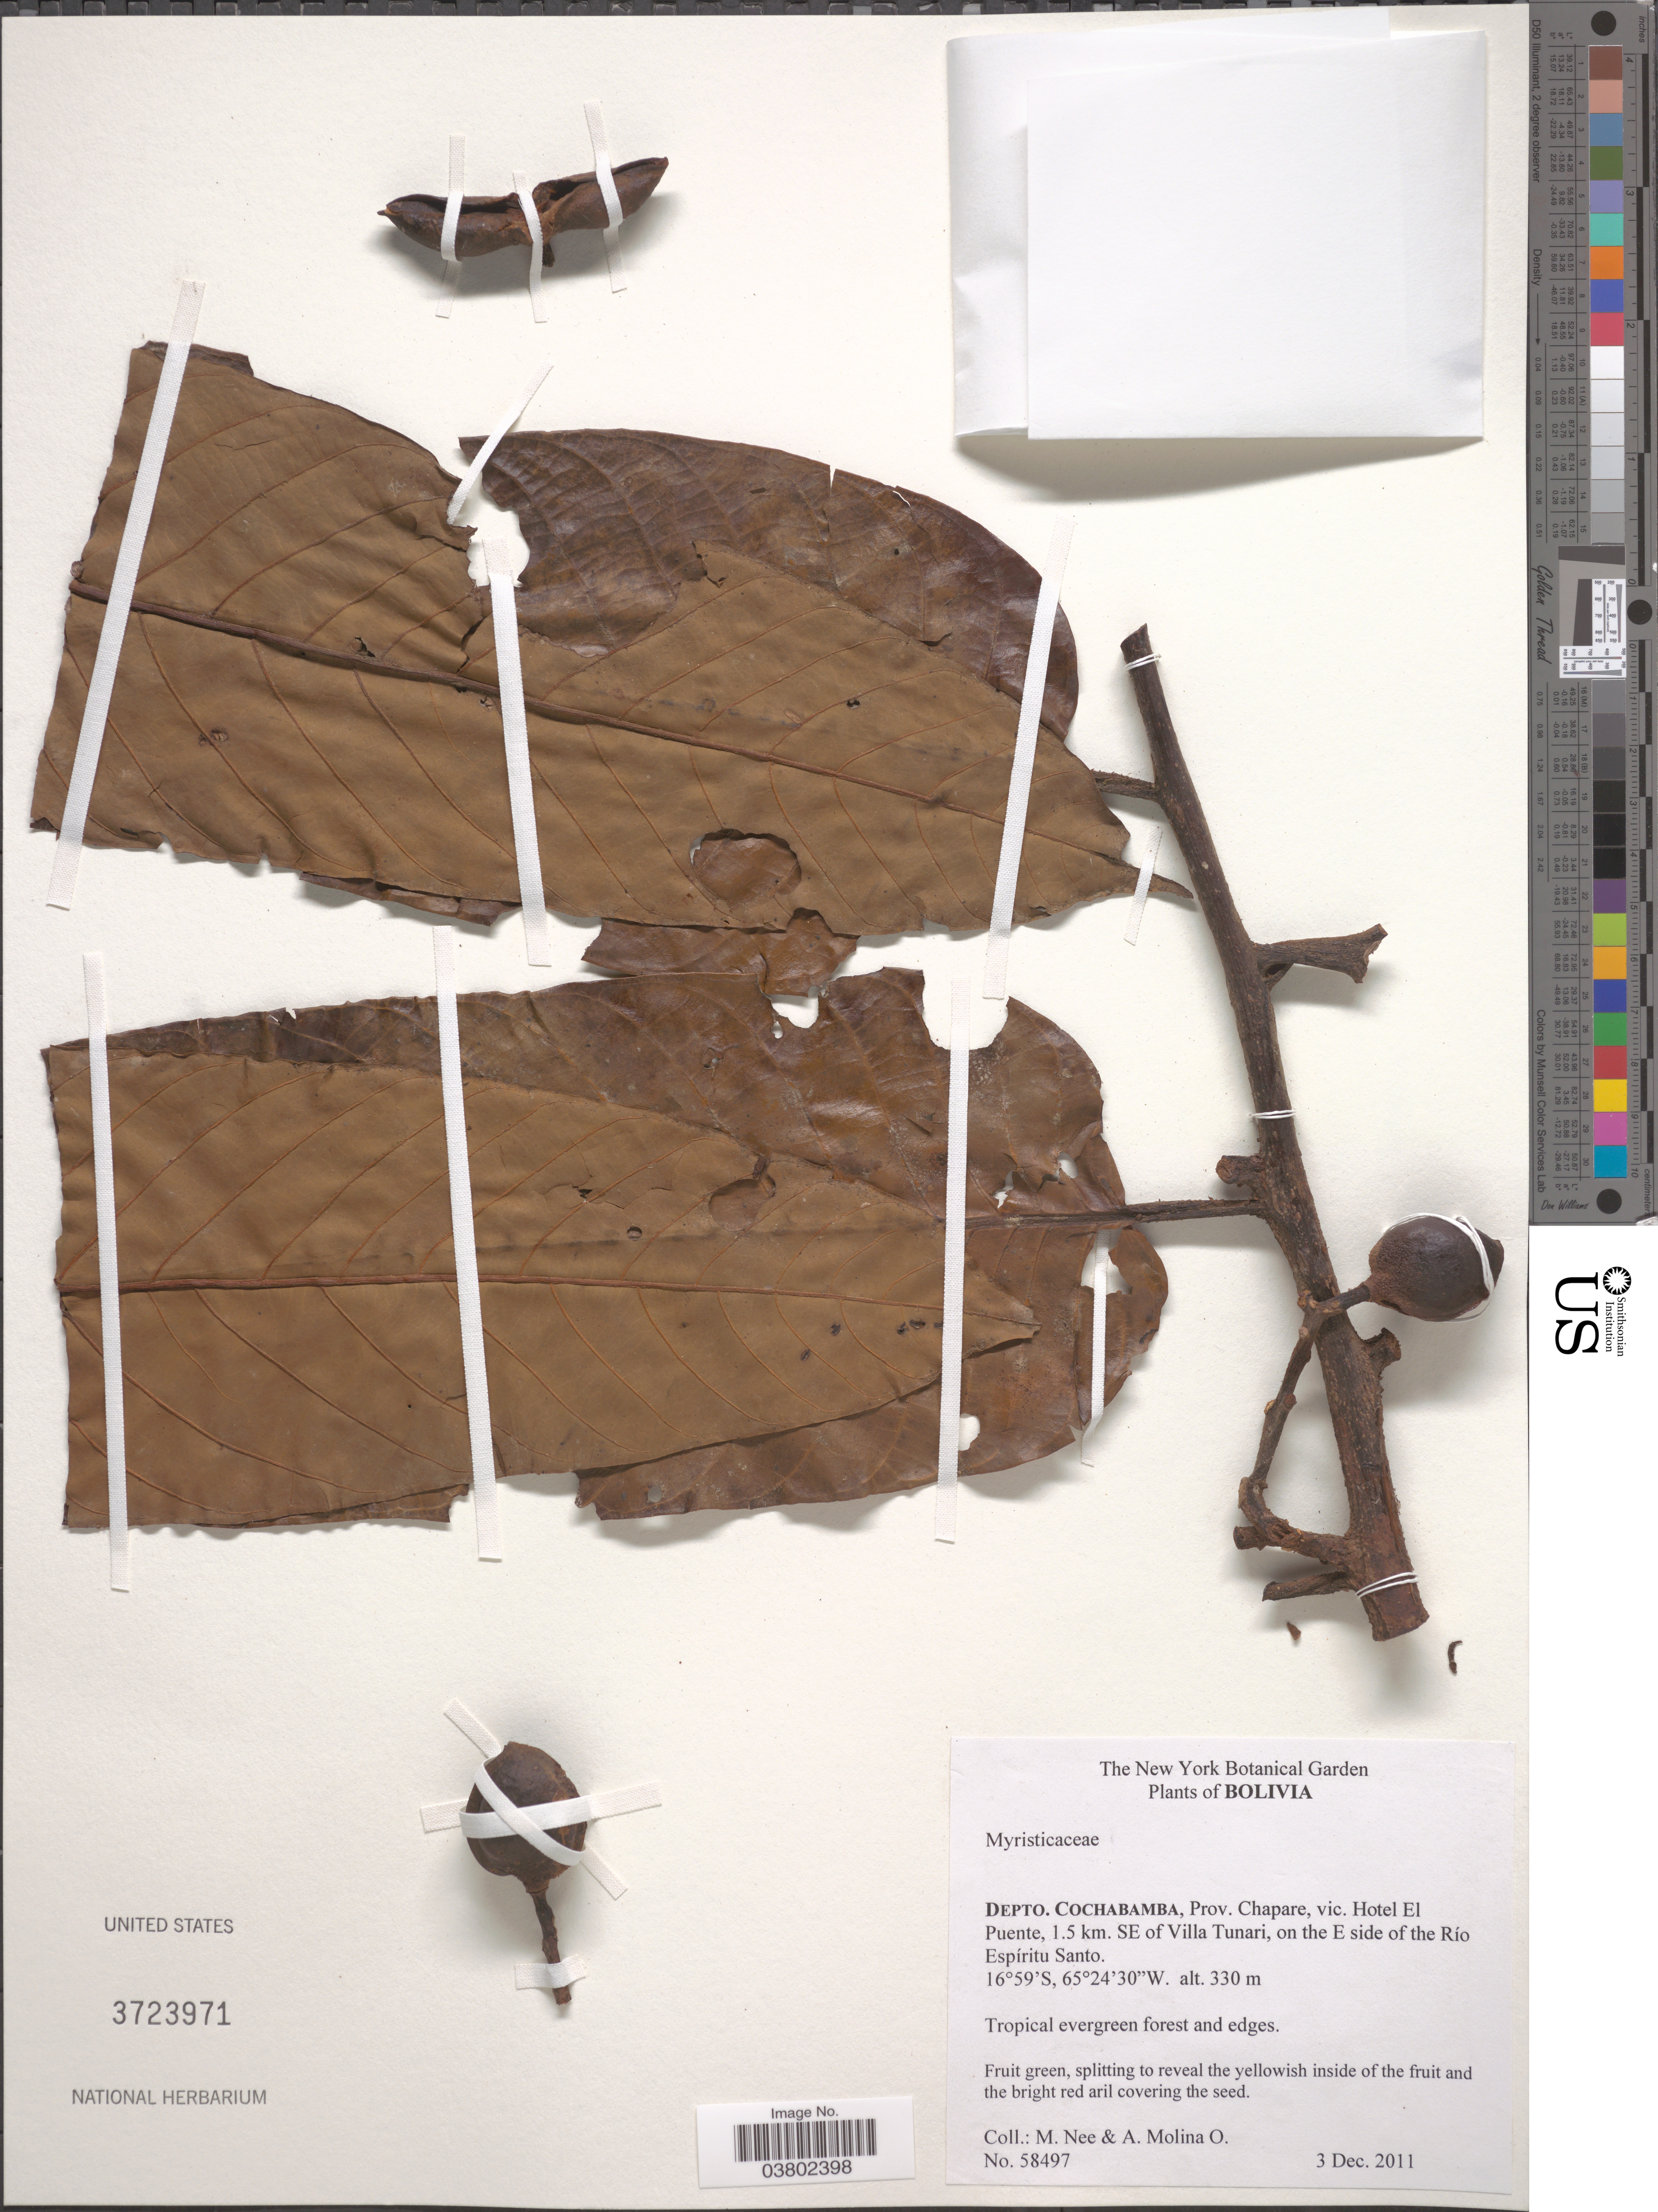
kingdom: Plantae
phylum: Tracheophyta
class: Magnoliopsida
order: Magnoliales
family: Myristicaceae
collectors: M. Nee & A. Molina O.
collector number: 58497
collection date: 2011-12-03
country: Bolivia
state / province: Cochabamba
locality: Depto. Cochabamba, Prov. Chapare, vic. Hotel El Puente, 1.5 km. SE of Villa Tunari, on the E side of the Río Espíritu Santo.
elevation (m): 330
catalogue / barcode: US 3723971